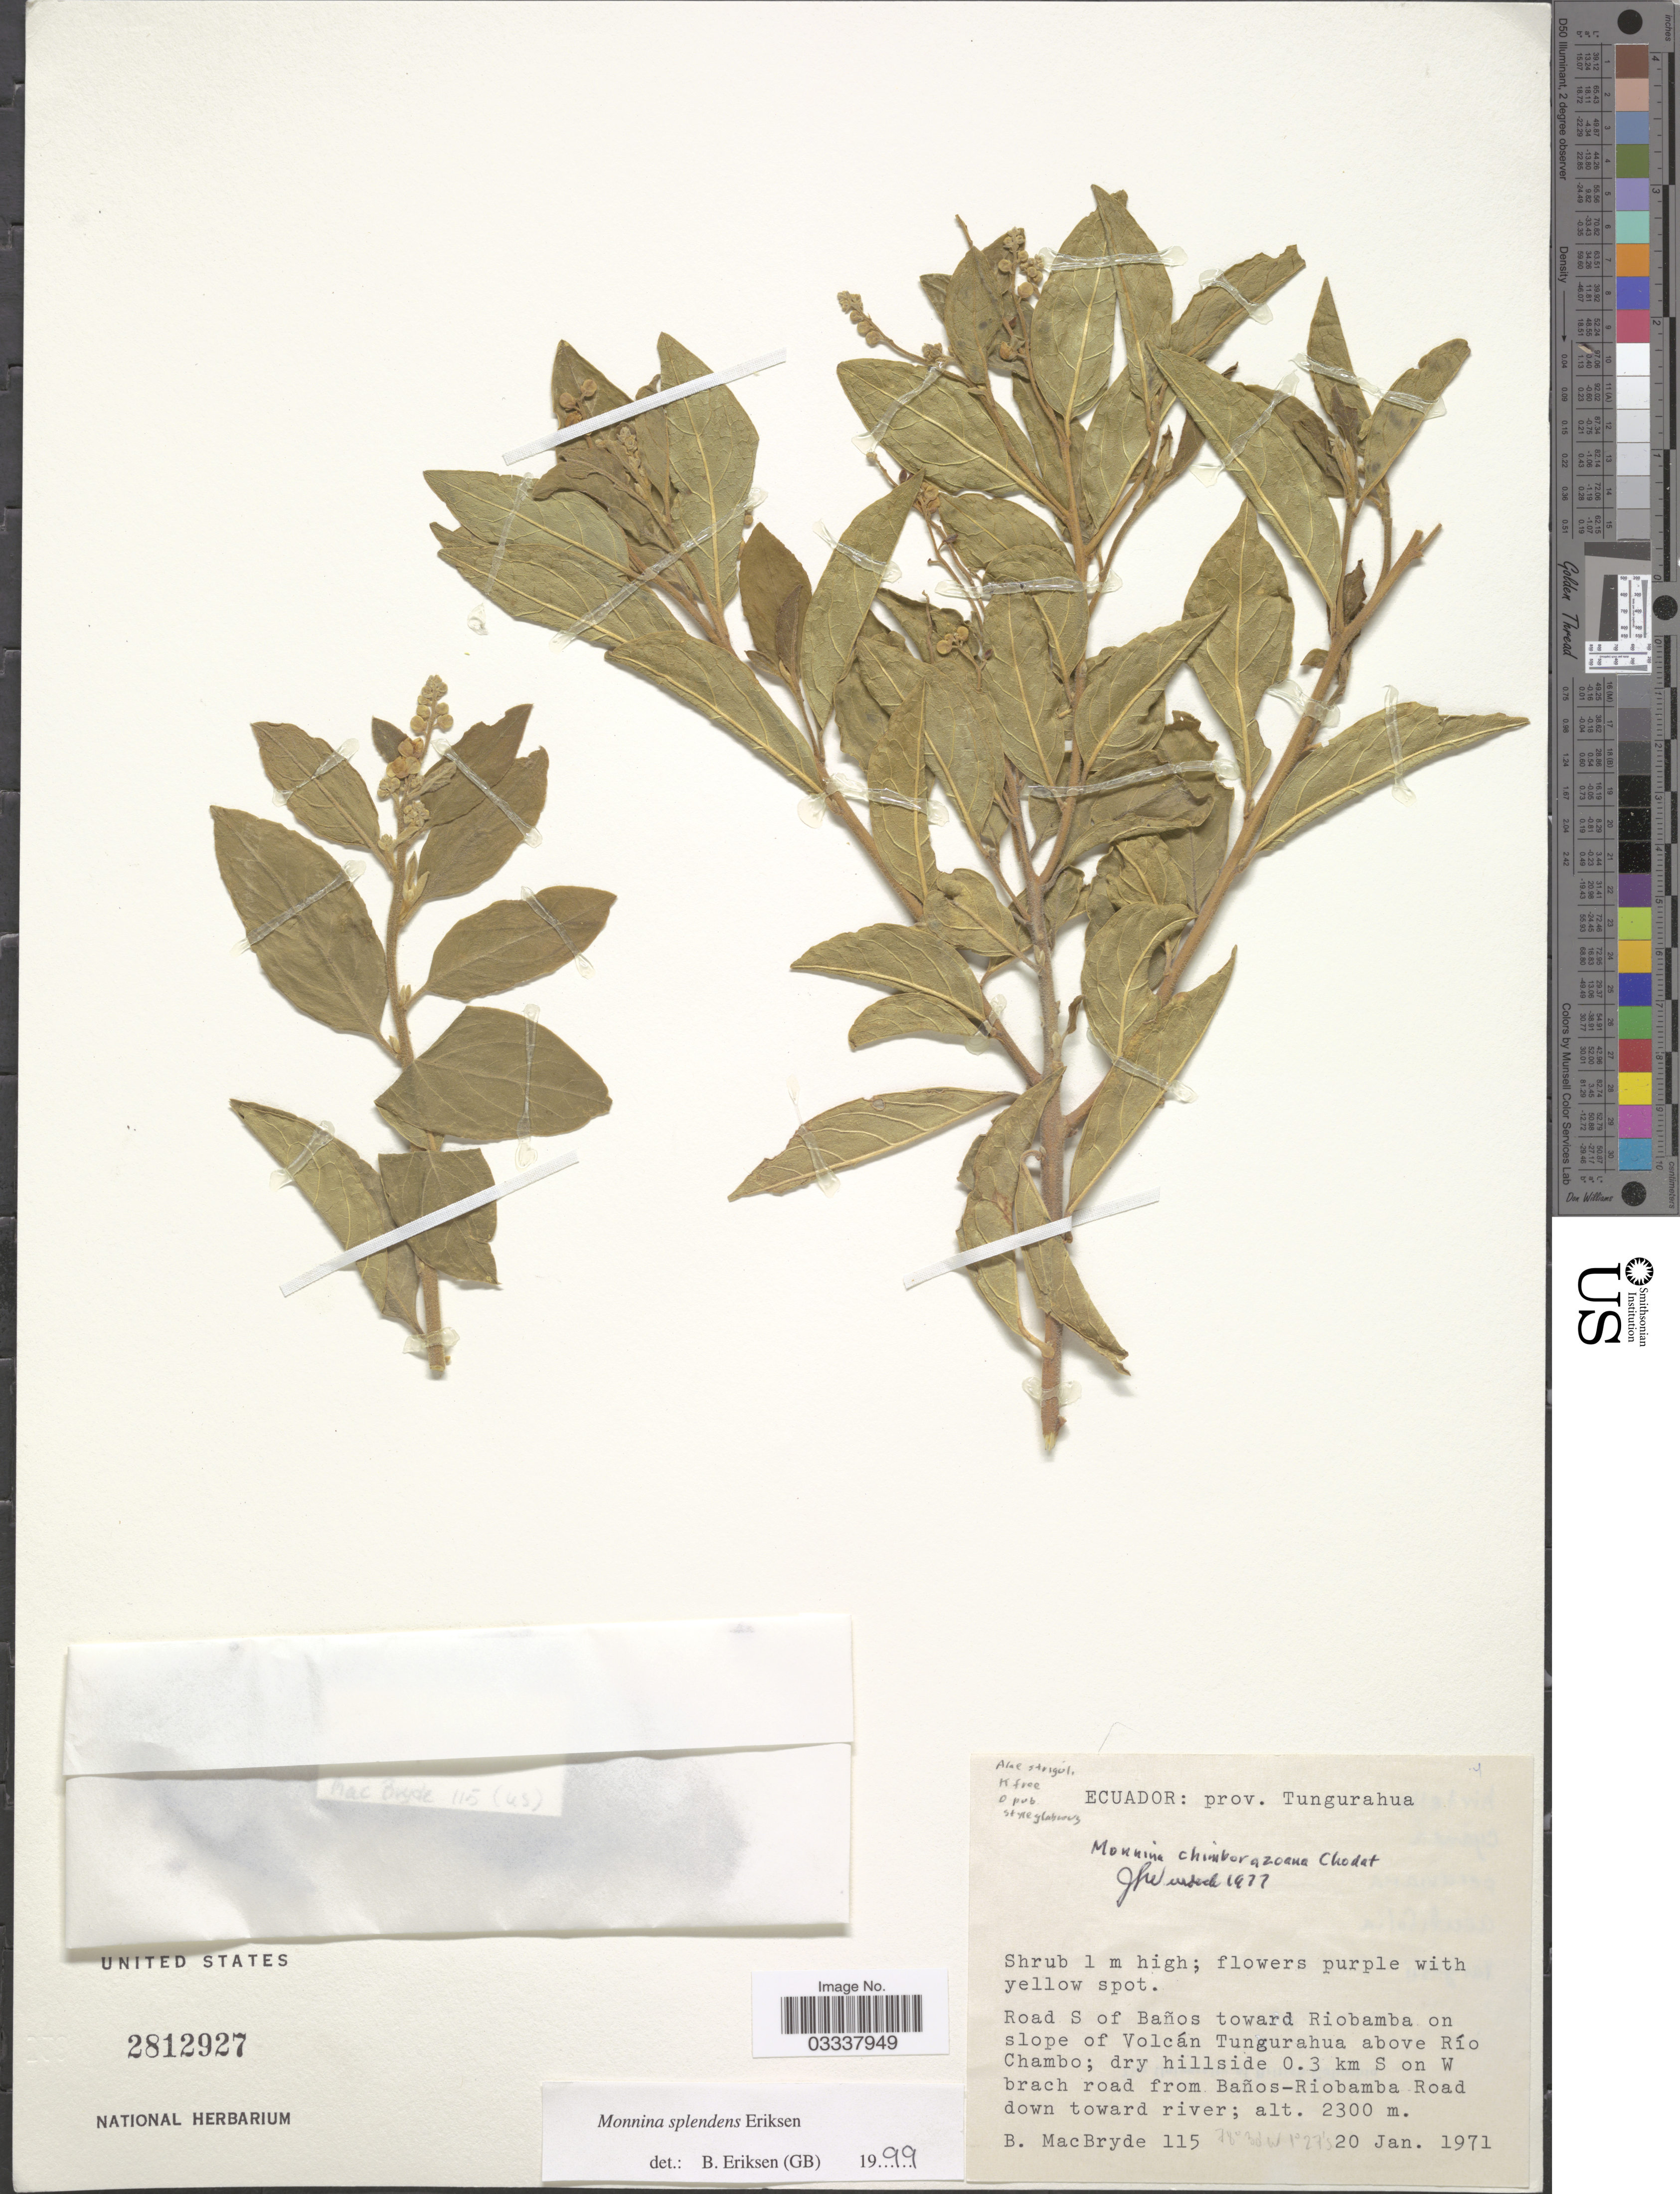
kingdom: Plantae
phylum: Tracheophyta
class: Magnoliopsida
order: Fabales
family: Polygalaceae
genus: Monnina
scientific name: Monnina splendens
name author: B. Eriksen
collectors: B. MacBryde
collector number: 115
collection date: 1971-01-20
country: Ecuador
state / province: Tungurahua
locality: Road S of Baños toward Riobamba on slope of Volcán Tungurahua above Río Chambo; dry hillside 0.3 km S on W brach road from Baños-Riobamba Road down toward river.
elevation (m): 2300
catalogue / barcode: US 2812927